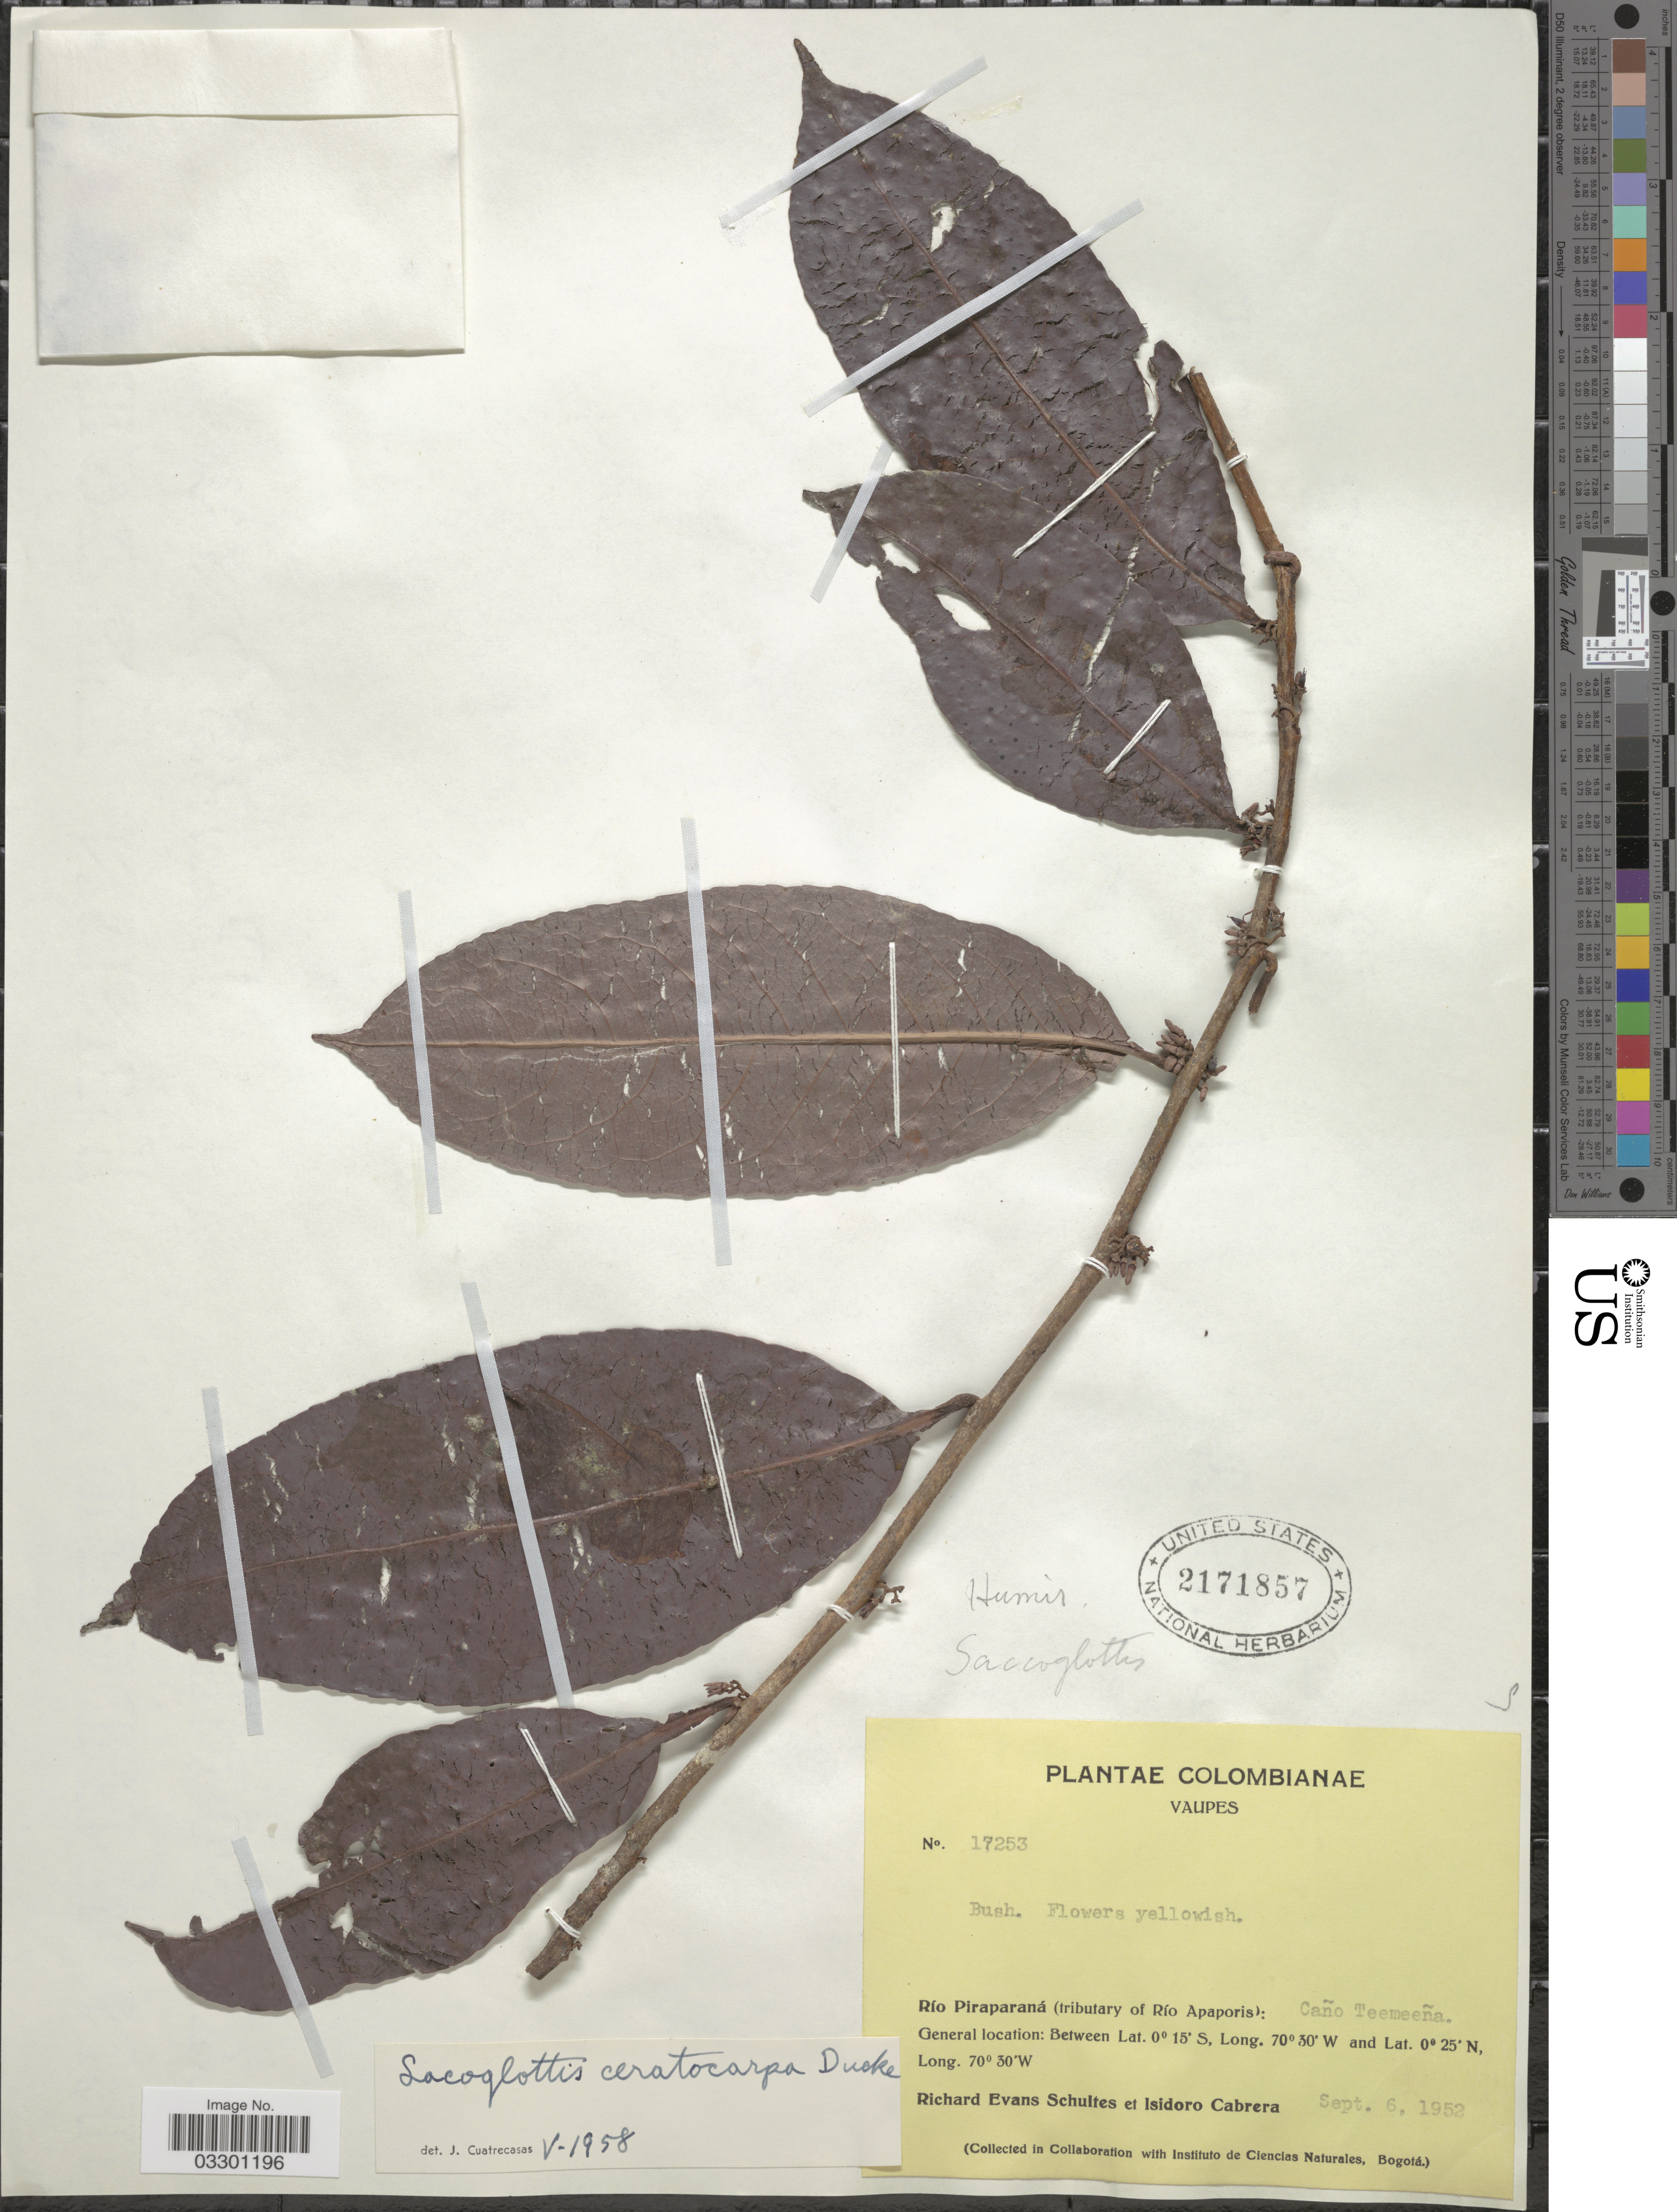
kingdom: Plantae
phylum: Tracheophyta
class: Magnoliopsida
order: Malpighiales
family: Humiriaceae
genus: Sacoglottis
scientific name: Sacoglottis ceratocarpa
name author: Ducke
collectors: R. E. Schultes & I. Cabrera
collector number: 17253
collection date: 1952-09-06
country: Colombia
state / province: Vaupés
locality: Río Piraparaná (tributary of Río Apaporis): Caño Teemeeña.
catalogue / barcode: US 2171857